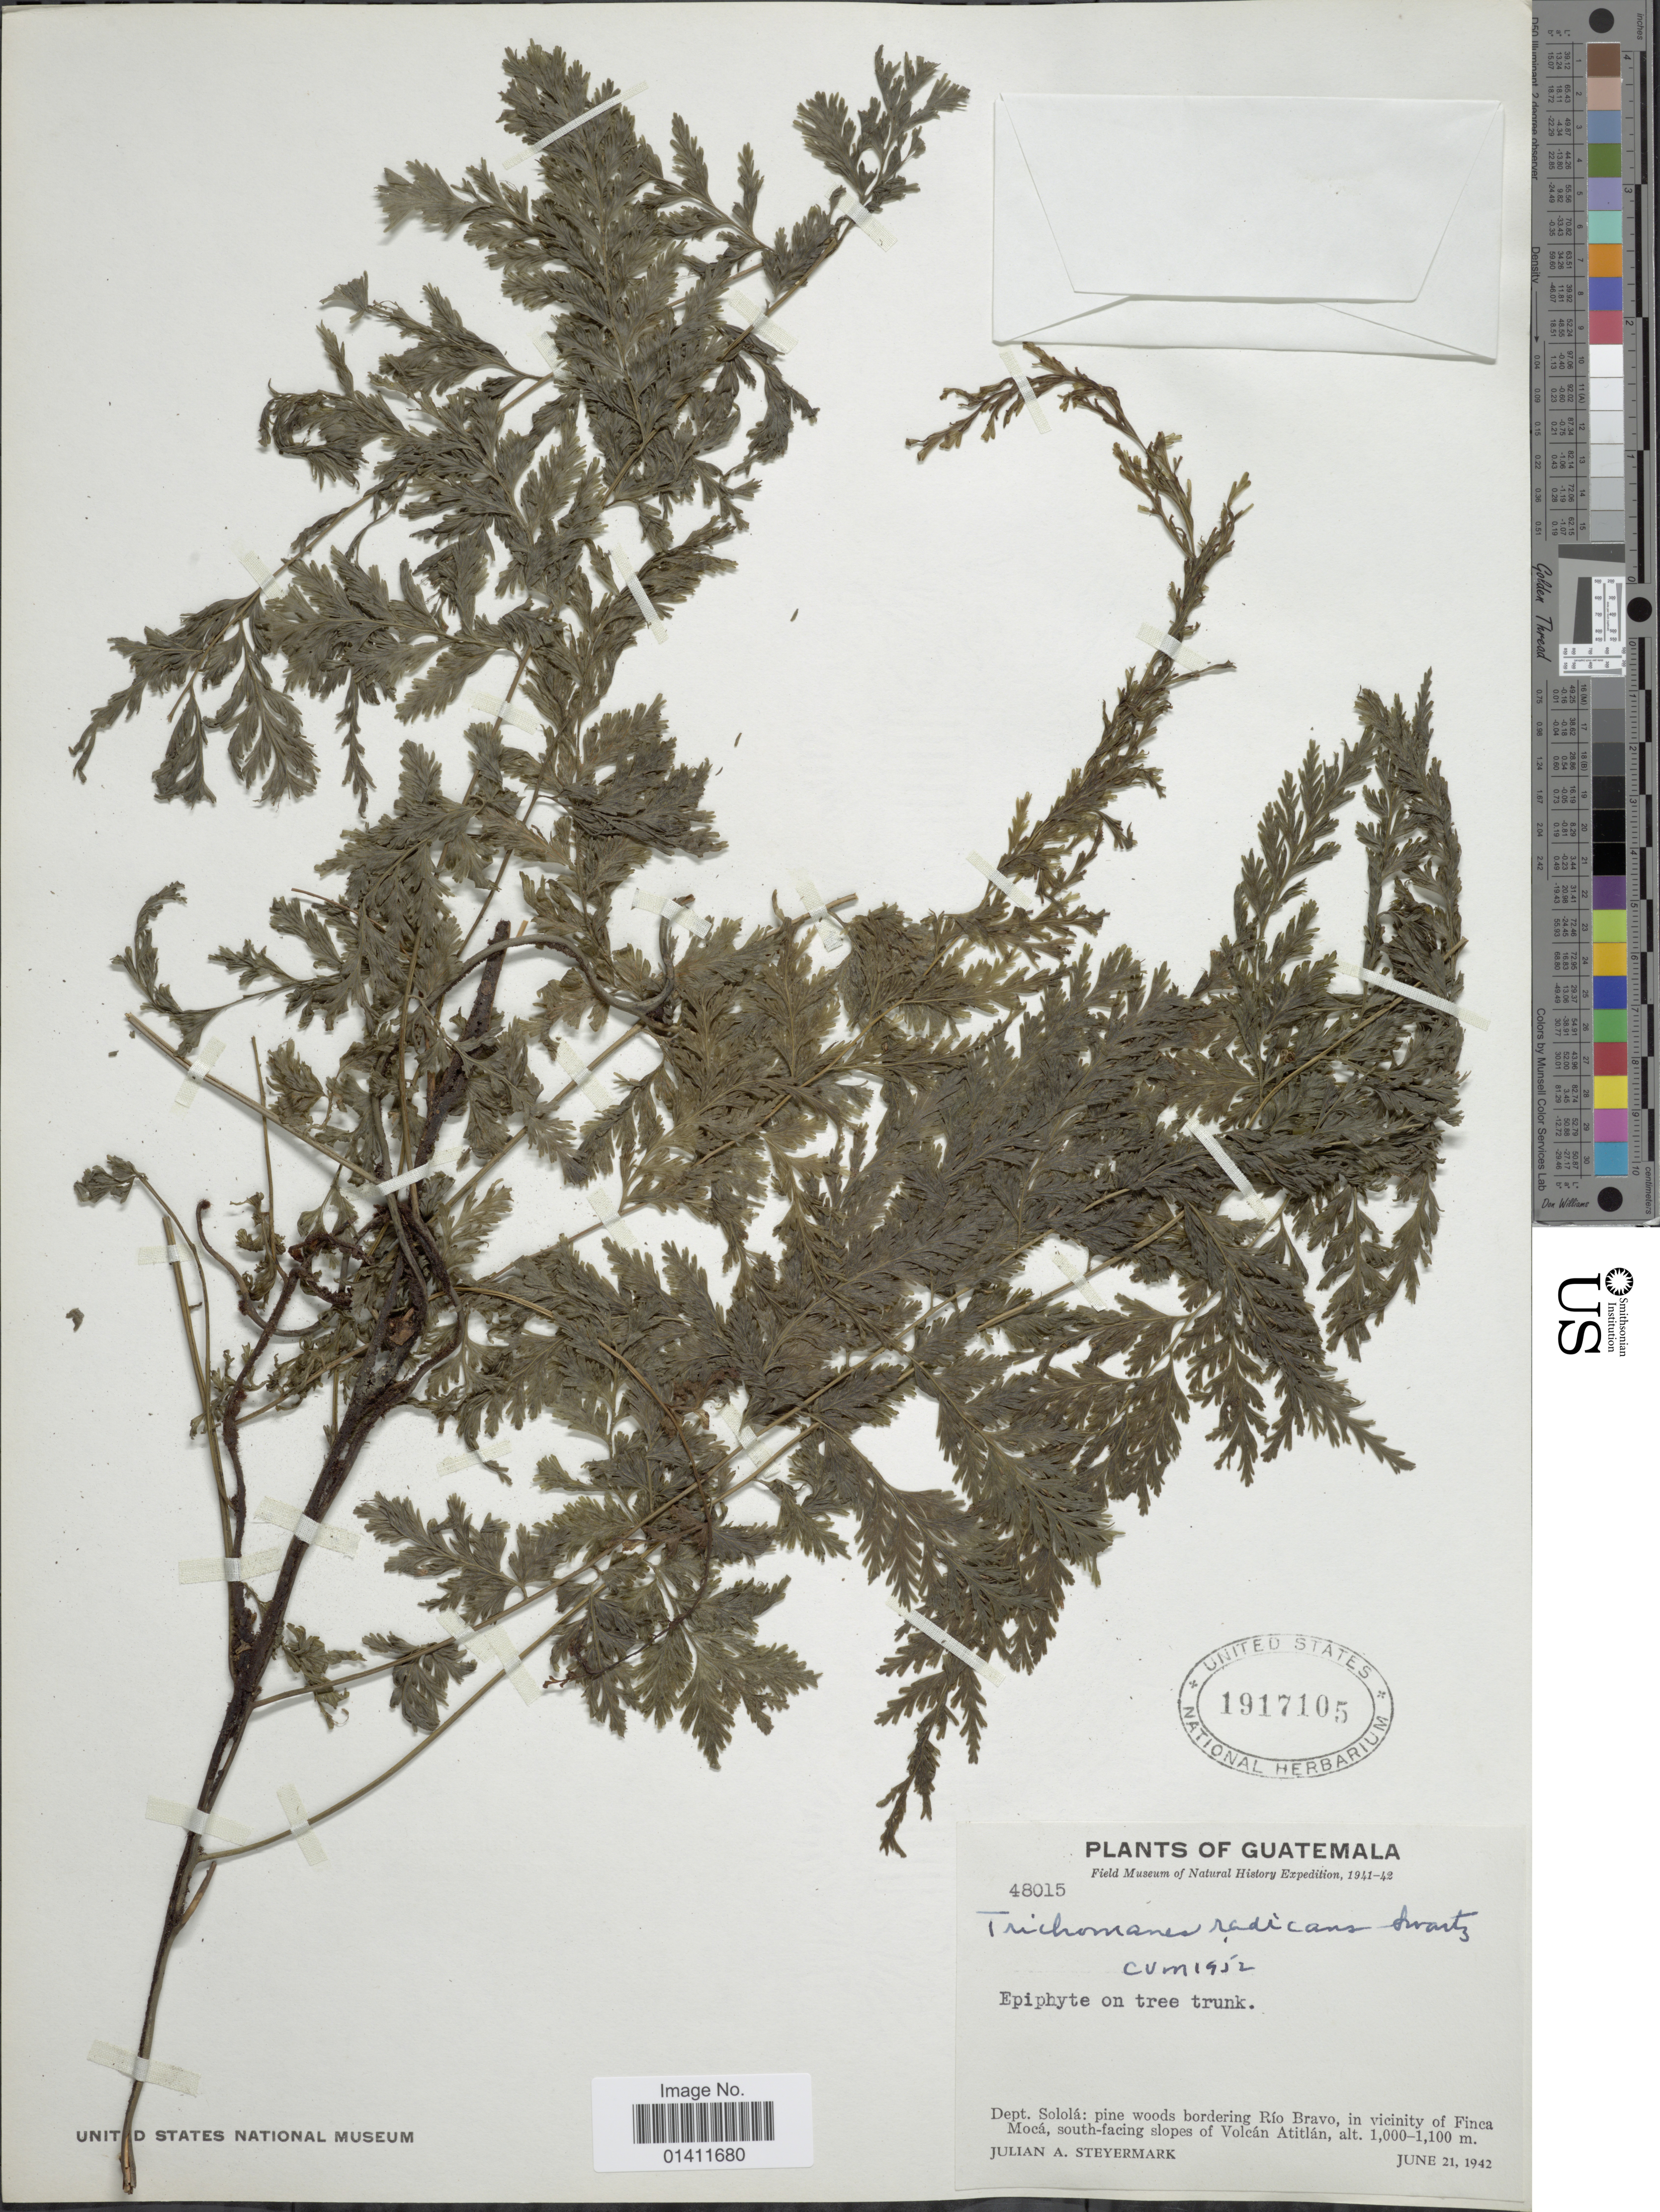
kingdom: Plantae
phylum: Tracheophyta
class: Polypodiopsida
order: Hymenophyllales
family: Hymenophyllaceae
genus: Vandenboschia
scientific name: Vandenboschia radicans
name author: (Sw.) Copel.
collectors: J. Steyermark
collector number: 48015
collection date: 1942-06-21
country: Guatemala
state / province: Sololá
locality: Dept. Solola: pine woods bordering Rio Bravo, in vicinity of Finca Moca, south-facing slopes of Volcan Atitlan.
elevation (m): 1000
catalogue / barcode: US 1918105